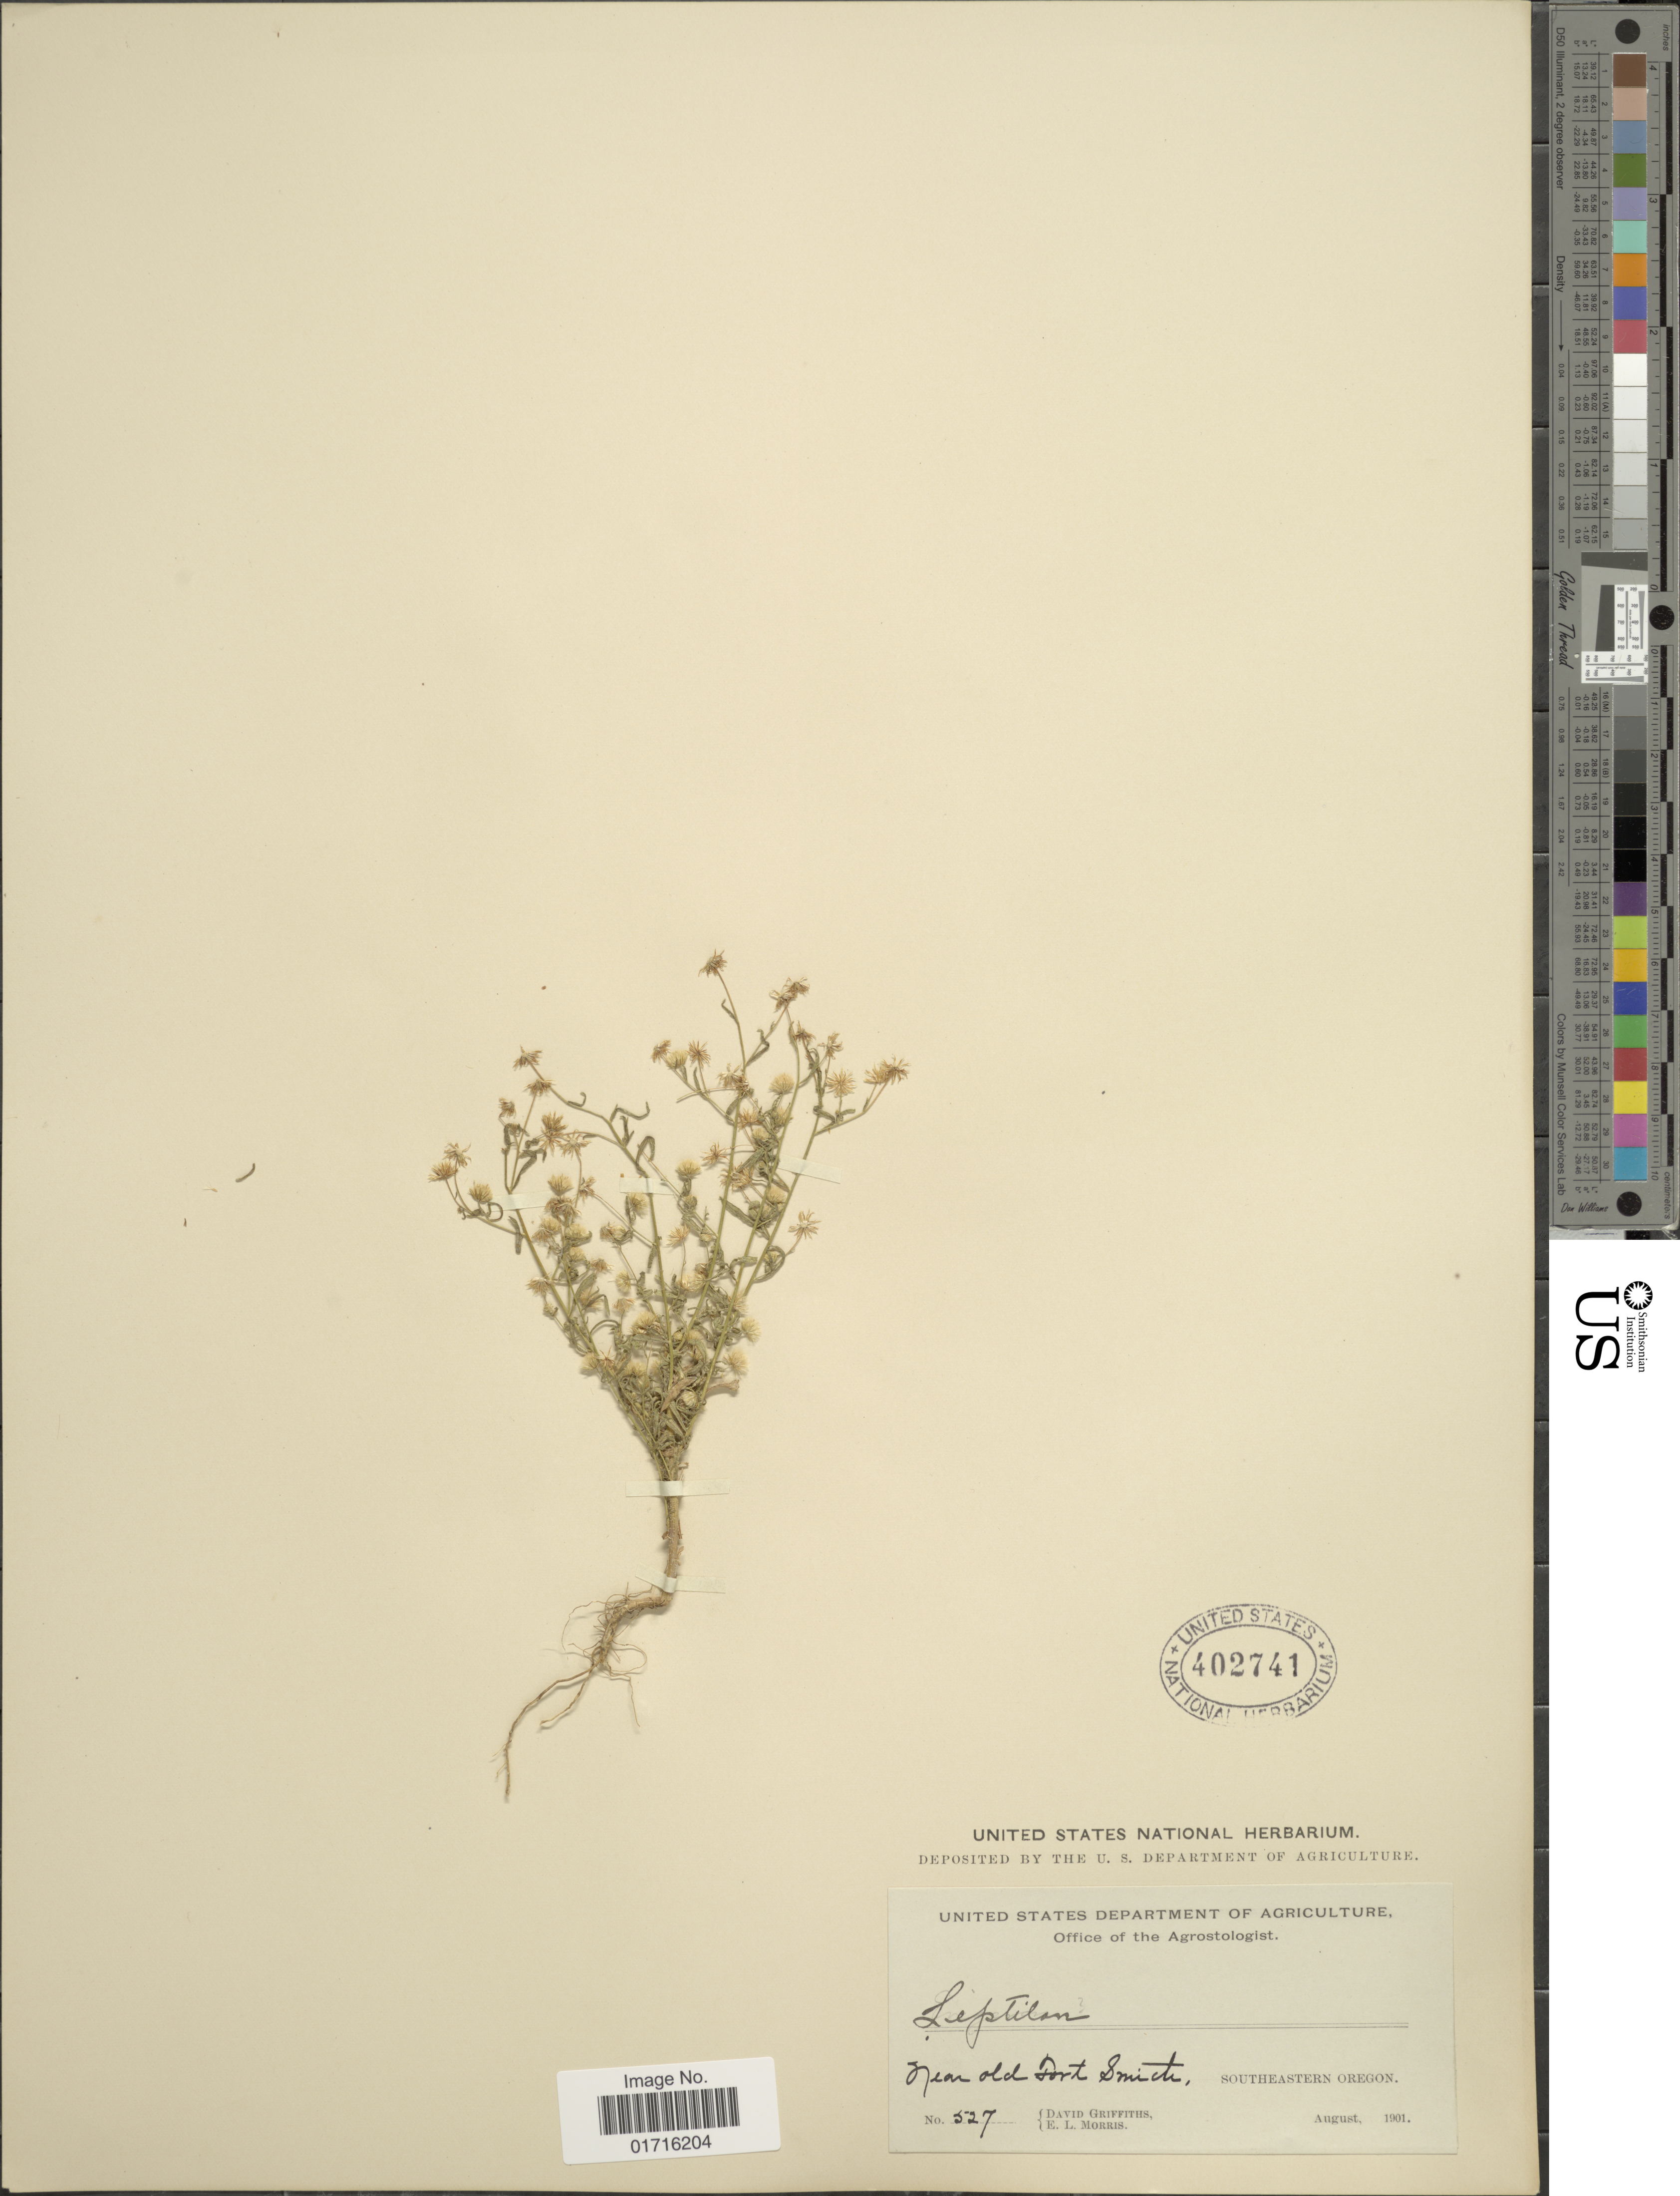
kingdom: Plantae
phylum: Tracheophyta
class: Magnoliopsida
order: Asterales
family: Asteraceae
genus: Conyza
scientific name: Conyza divaricata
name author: Spreng.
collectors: D. Griffiths & E. Morris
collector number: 527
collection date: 1901-08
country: United States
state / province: Oregon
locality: Near old Fort Smith, Southeastern Oregon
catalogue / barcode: US 402741